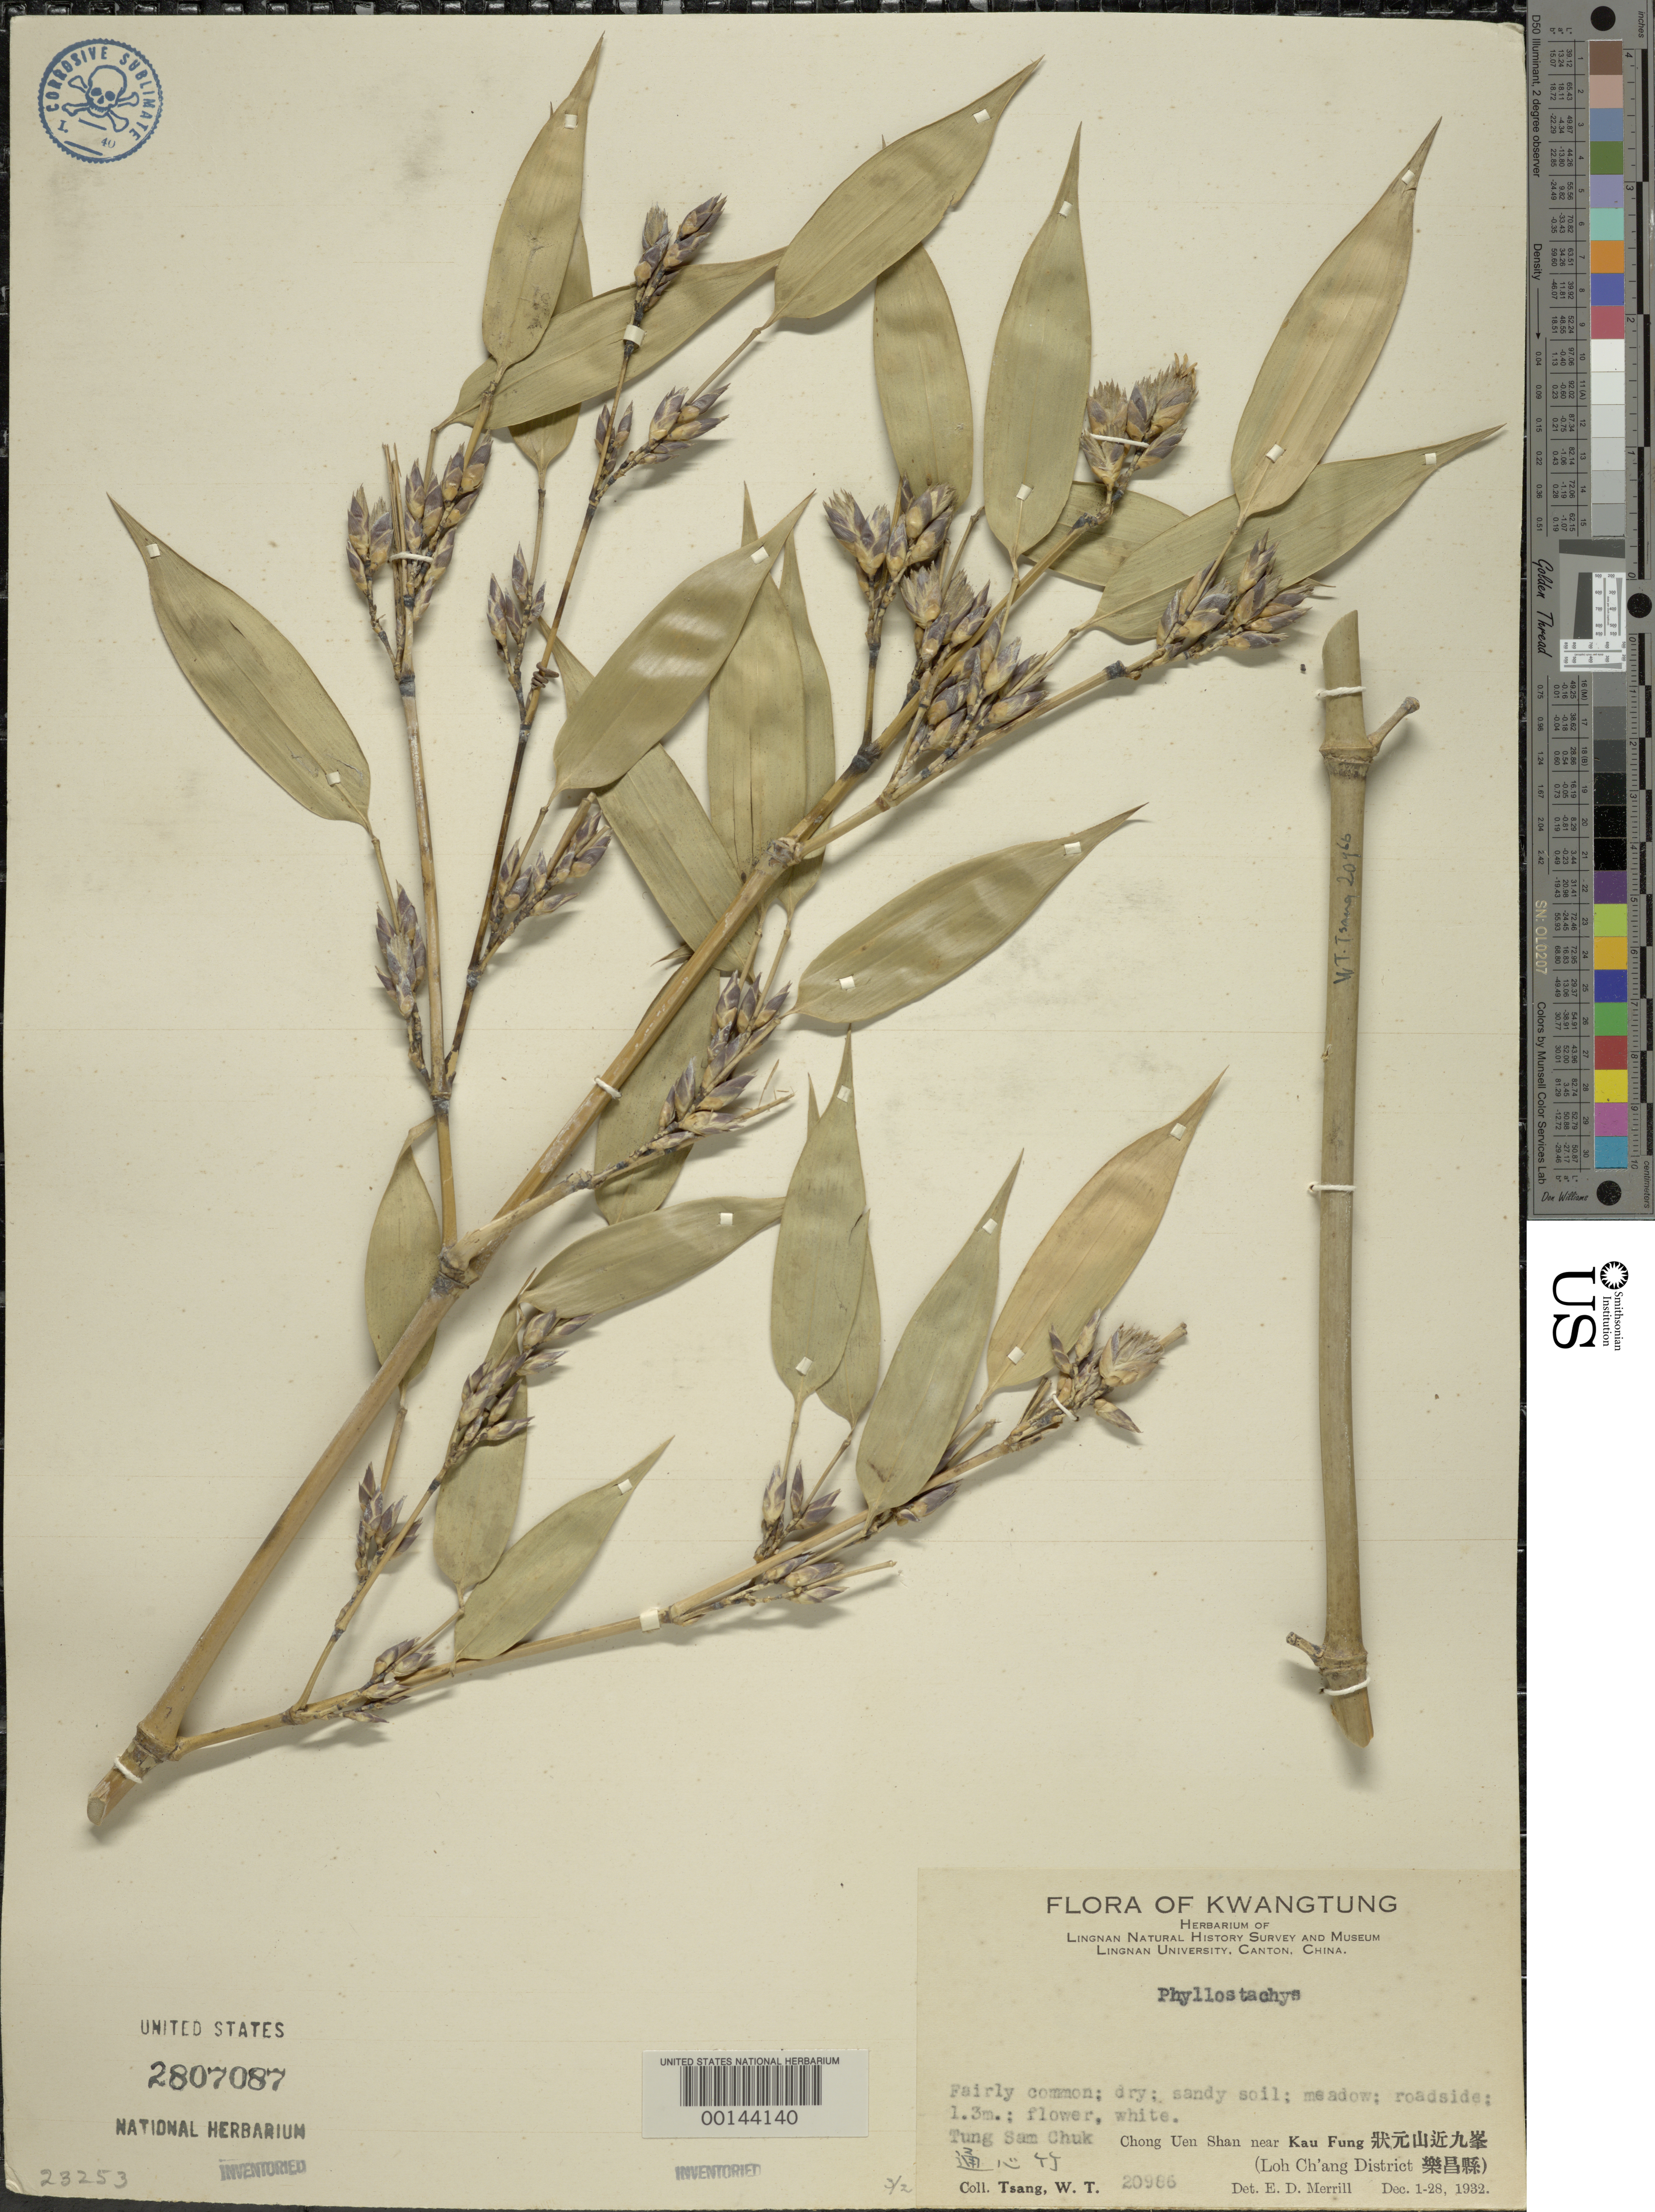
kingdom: Plantae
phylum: Tracheophyta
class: Liliopsida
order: Poales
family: Poaceae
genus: Phyllostachys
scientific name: Phyllostachys sp.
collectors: W. T. Tsang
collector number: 20986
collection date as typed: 01 Dec 1932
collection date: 1932-12-01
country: China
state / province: Guangdong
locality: Loh ch'ang, kau fong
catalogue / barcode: US 2807087